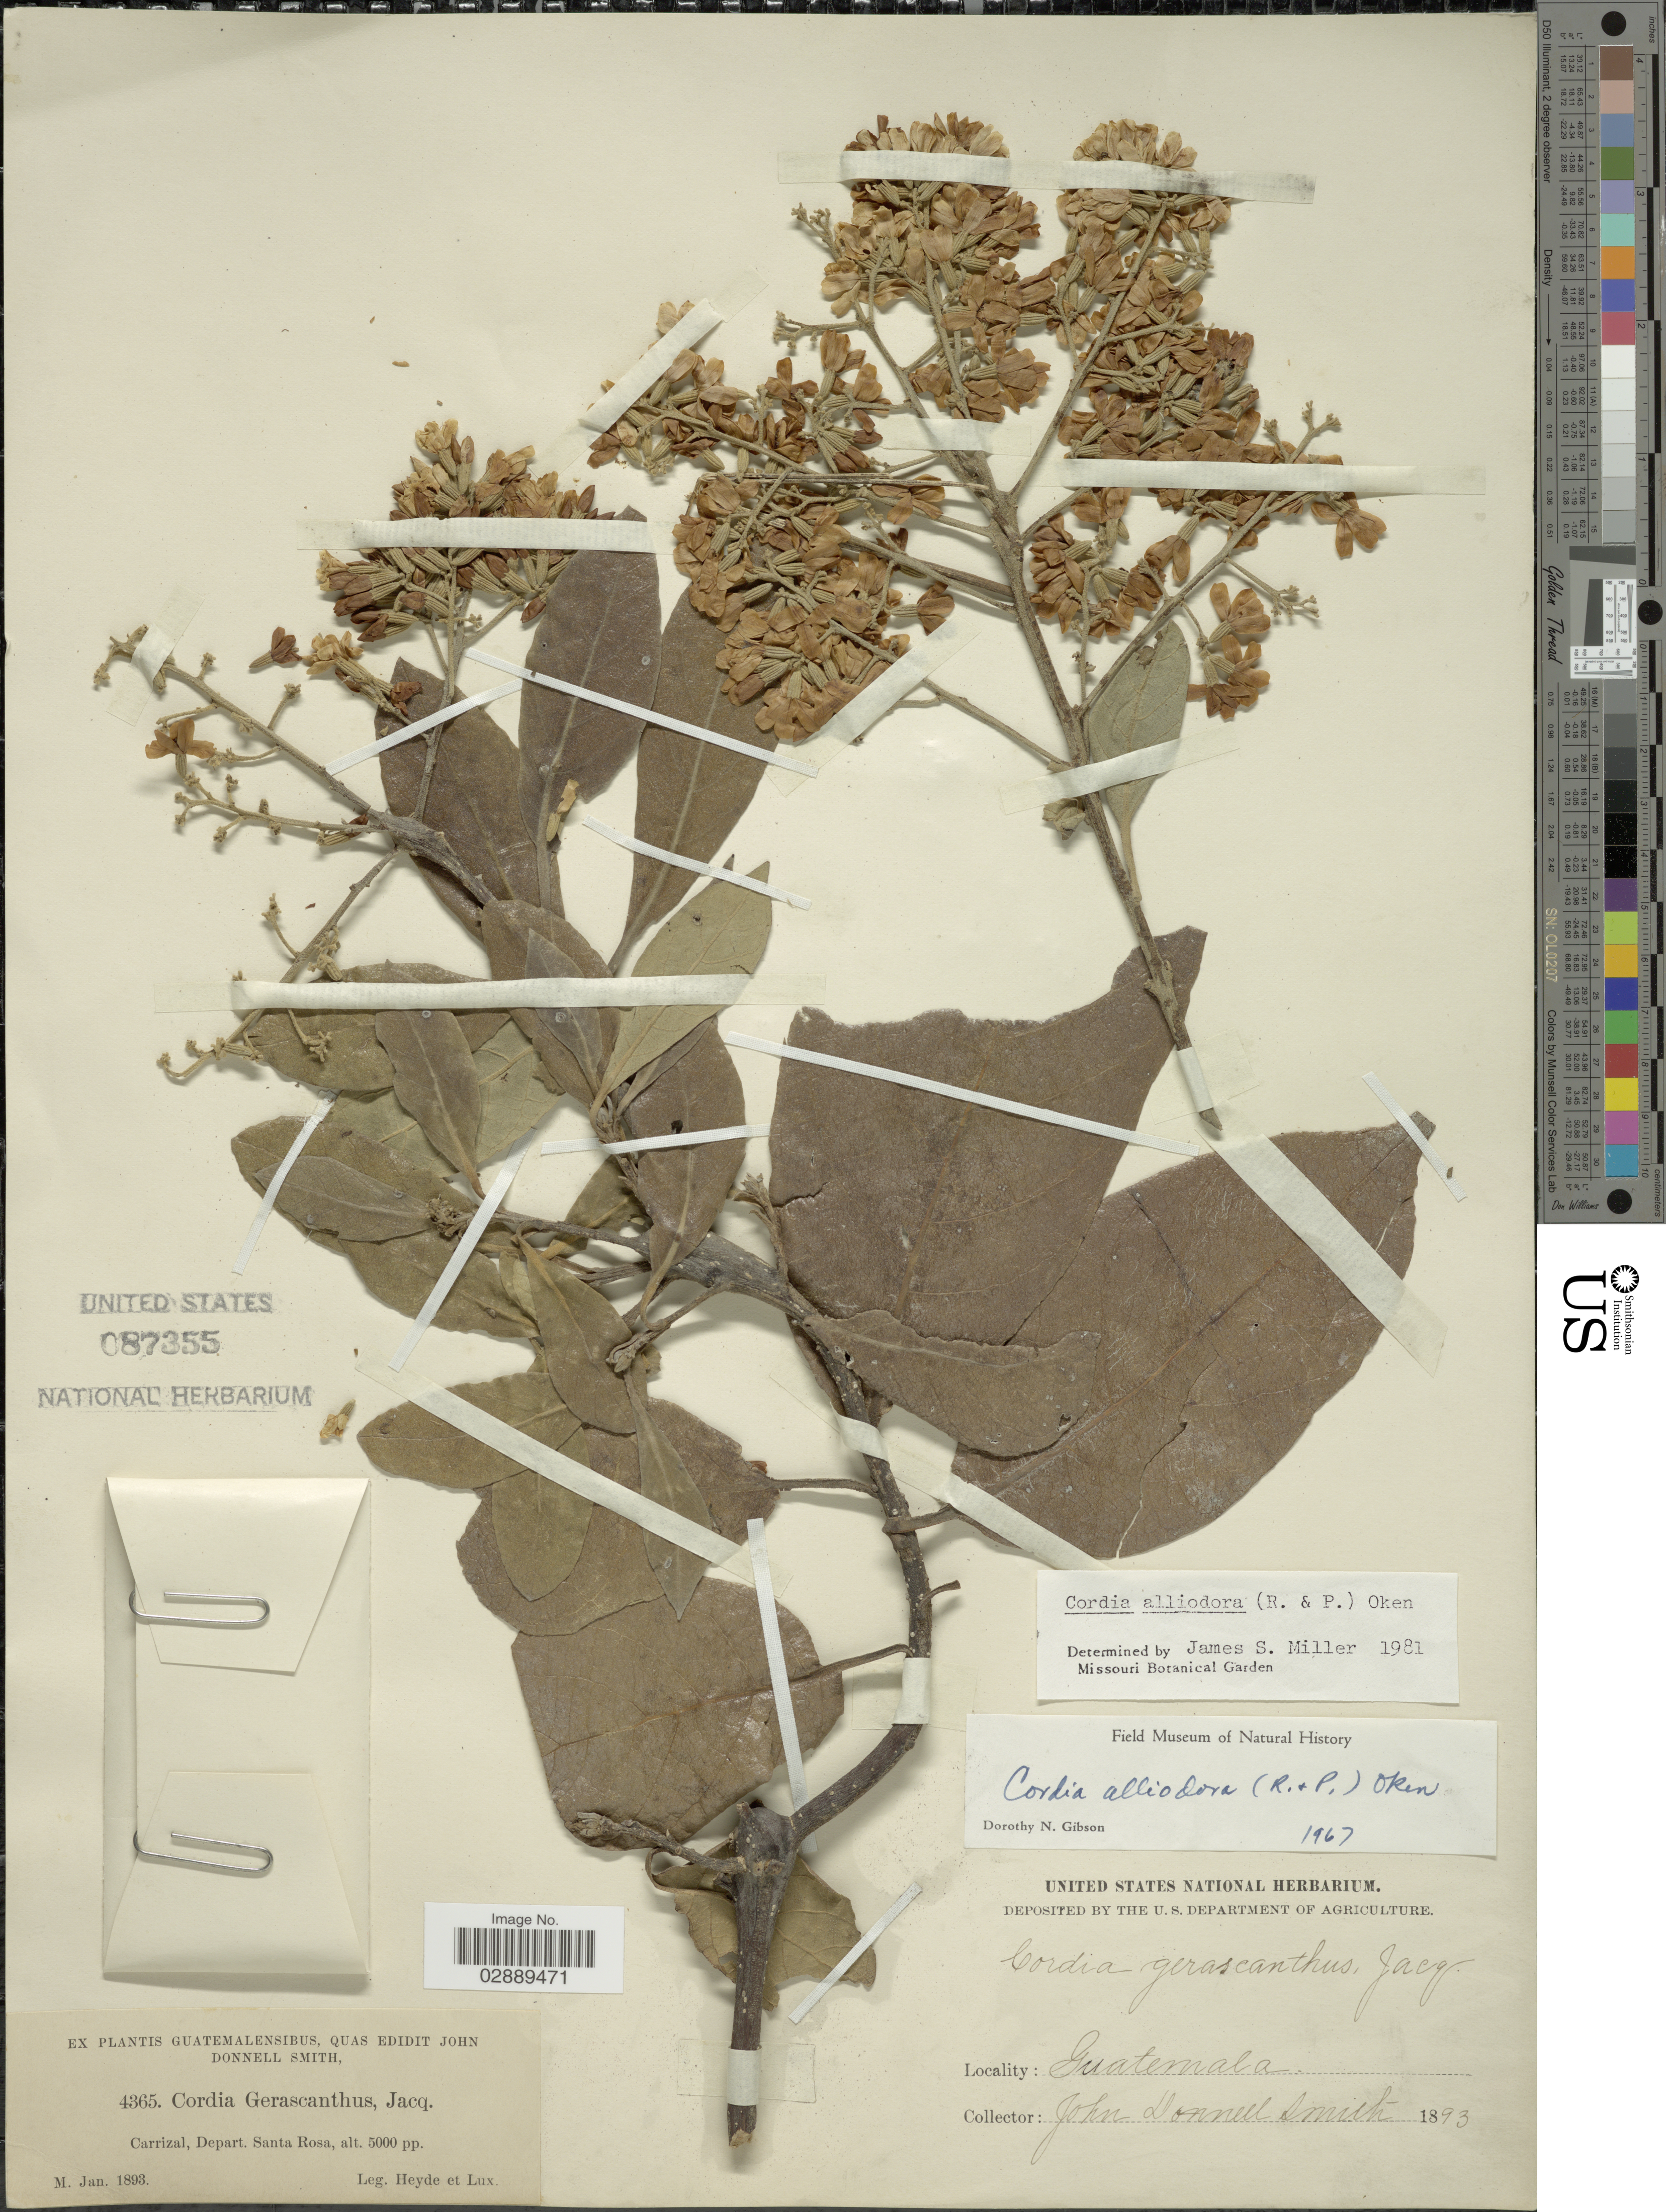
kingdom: Plantae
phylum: Tracheophyta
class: Magnoliopsida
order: Boraginales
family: Cordiaceae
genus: Cordia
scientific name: Cordia alliodora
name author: (Ruiz & Pav.) Oken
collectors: Heyde & Lux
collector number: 4365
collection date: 1893-01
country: Guatemala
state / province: Santa Rosa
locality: Carrizal, Depart. Santa Rosa.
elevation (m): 1524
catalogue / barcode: US 87355